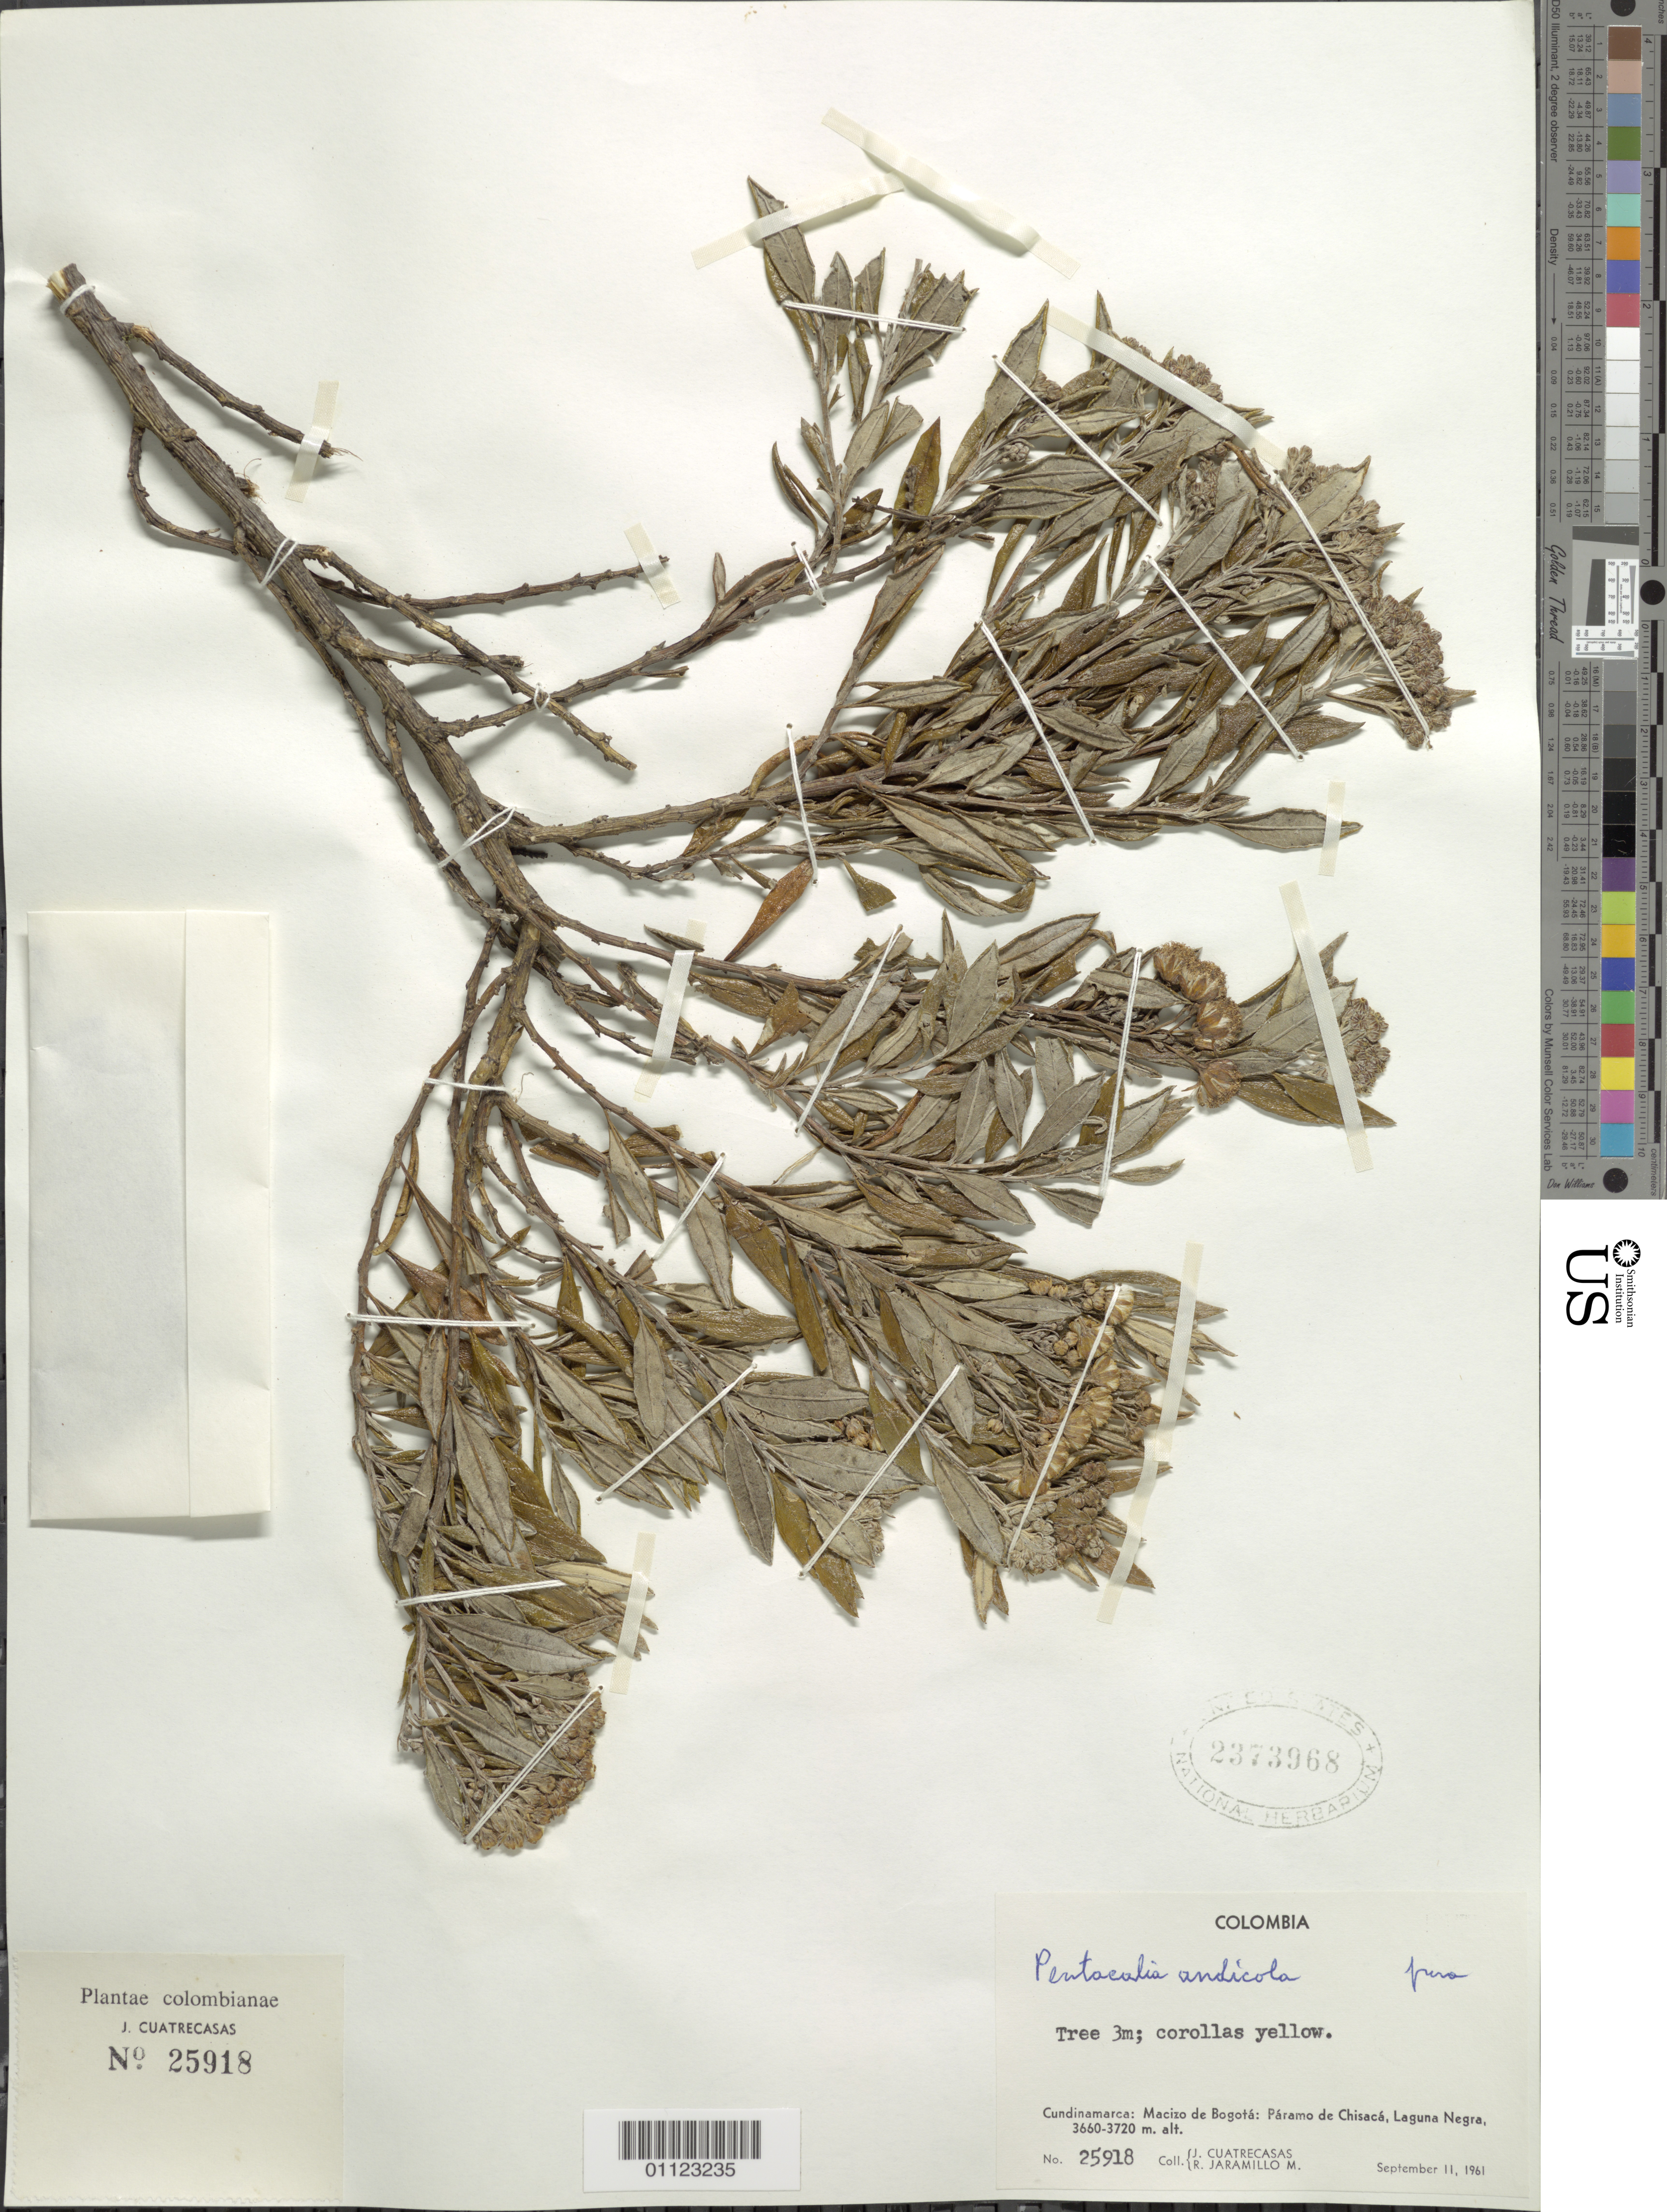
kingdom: Plantae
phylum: Tracheophyta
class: Magnoliopsida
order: Asterales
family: Asteraceae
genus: Pentacalia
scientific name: Pentacalia andicola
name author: (Turcz.) Cuatrec.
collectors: J. Cuatrecasas & R. Jaramillo M.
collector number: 259188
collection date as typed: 11 Sep 1961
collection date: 1961-09-11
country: Colombia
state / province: Cundinamarca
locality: Macizo de Bogotá: Páramo de Chisaca, Laguna Negra.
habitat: Páramo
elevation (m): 3660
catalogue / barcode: US 2373668